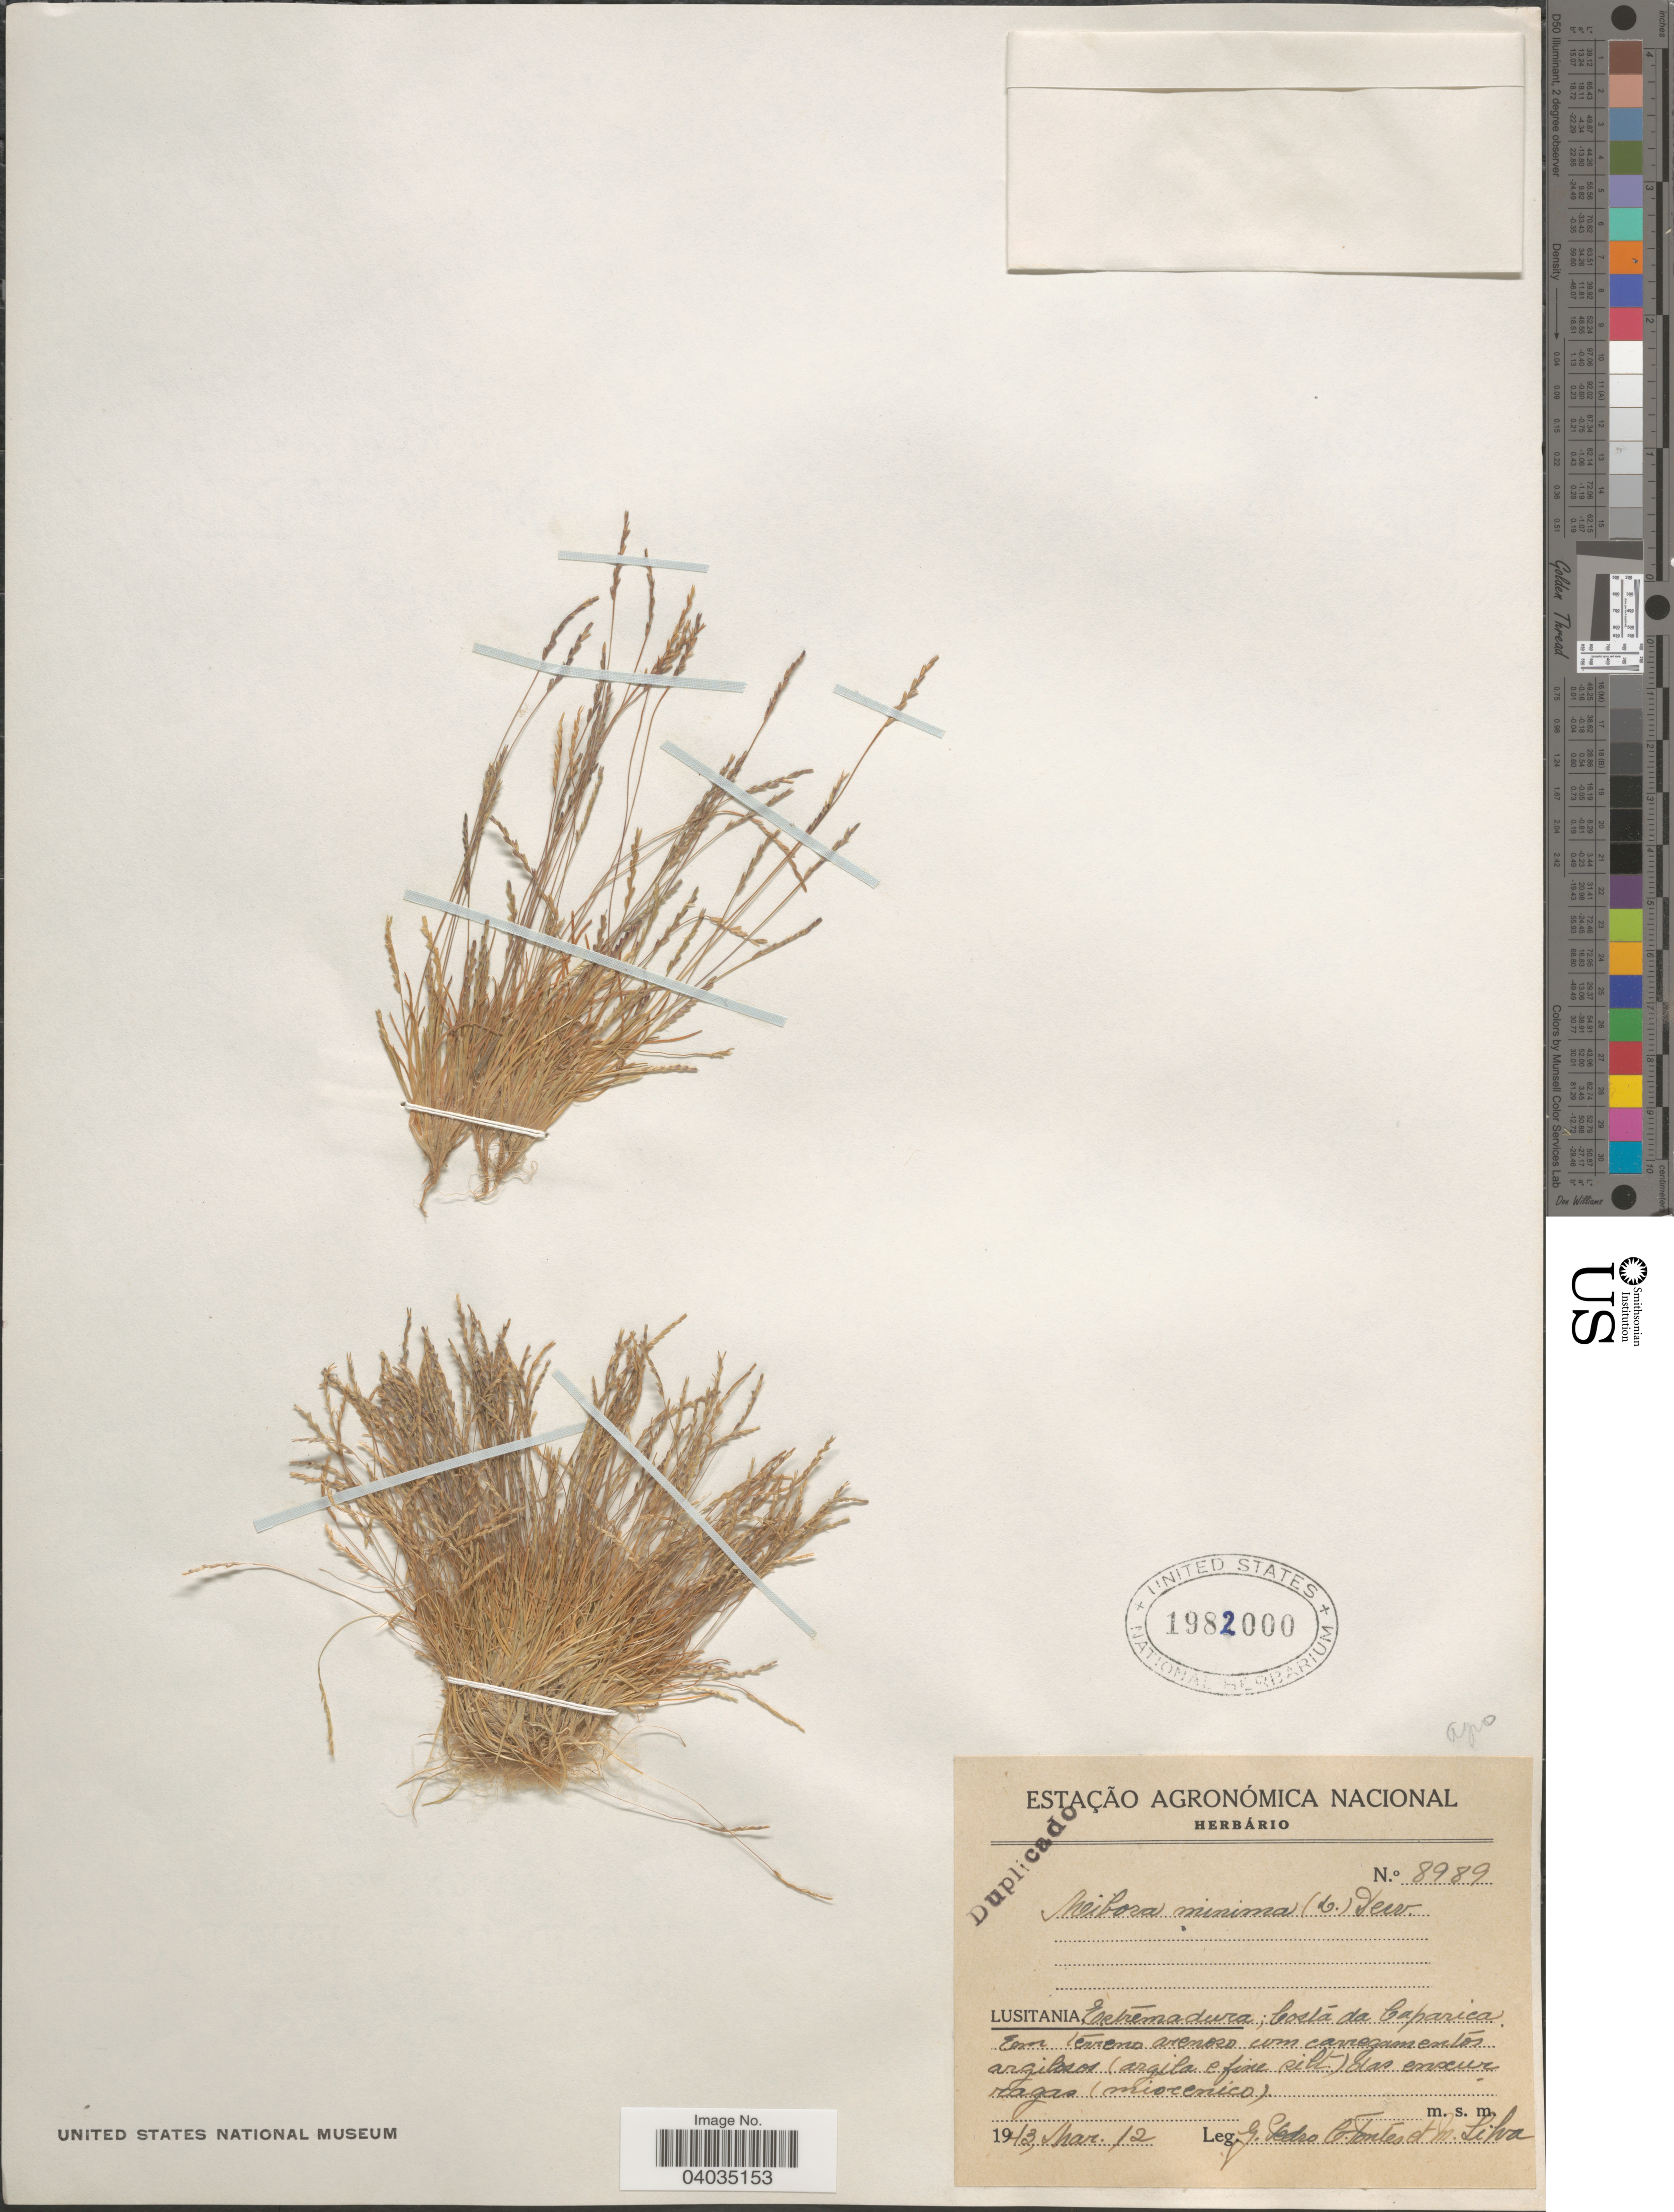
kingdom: Plantae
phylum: Tracheophyta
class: Liliopsida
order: Poales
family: Poaceae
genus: Mibora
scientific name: Mibora minima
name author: (L.) Desv.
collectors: J. Pedro, C. Fontes & M. Silva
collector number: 8989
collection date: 1943-03-12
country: Portugal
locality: Lusitania, Extremadura; Costá da Caparica. Em terreno arenoso com carregamentos argilosos (argila e fine silt.) das enscur ragas (miocenico). [interpreted]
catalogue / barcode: US 1982000